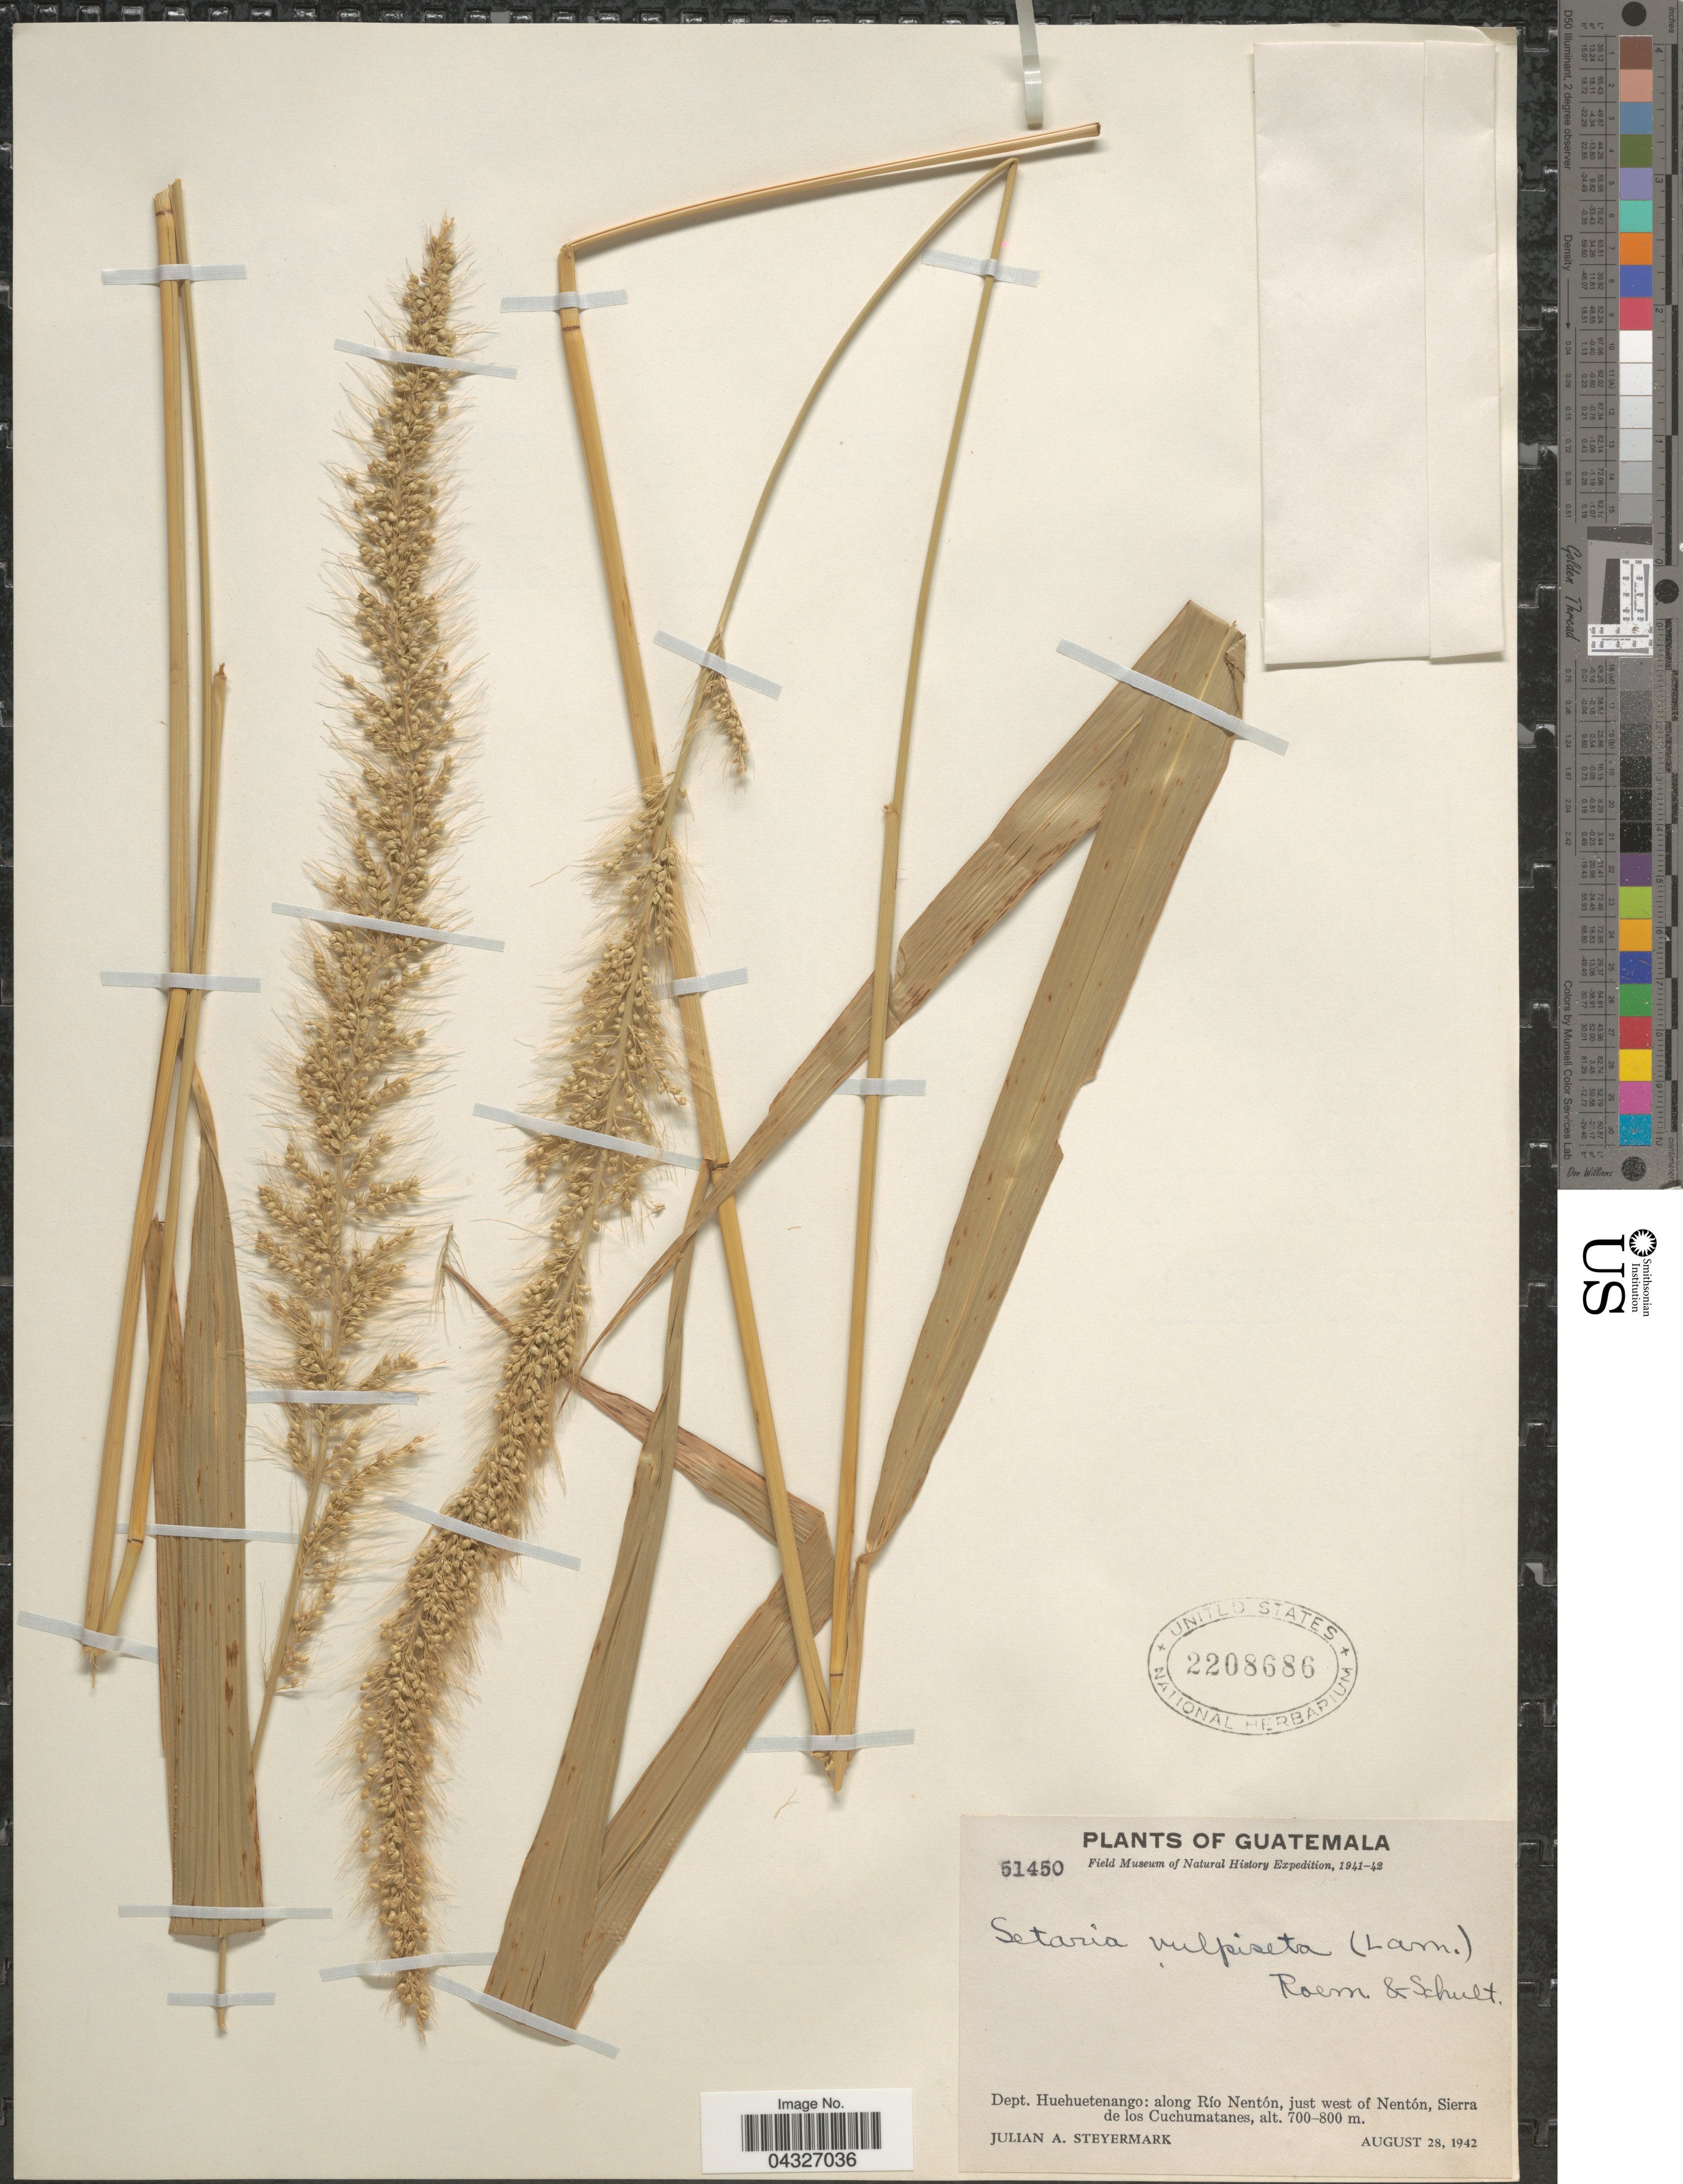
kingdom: Plantae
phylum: Tracheophyta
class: Liliopsida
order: Poales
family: Poaceae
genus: Setaria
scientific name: Setaria vulpiseta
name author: (Lam.) Roem. & Schult.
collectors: J. Steyermark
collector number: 51450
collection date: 1942-08-28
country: Guatemala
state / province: Huehuetenango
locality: Field Museum of Natural History Expedition, 1941-42. Dept. Huehuetenango: along Río Nentón, just west of Nentón, Sierra de los Cuchumatanes.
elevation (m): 700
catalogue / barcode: US 2208686